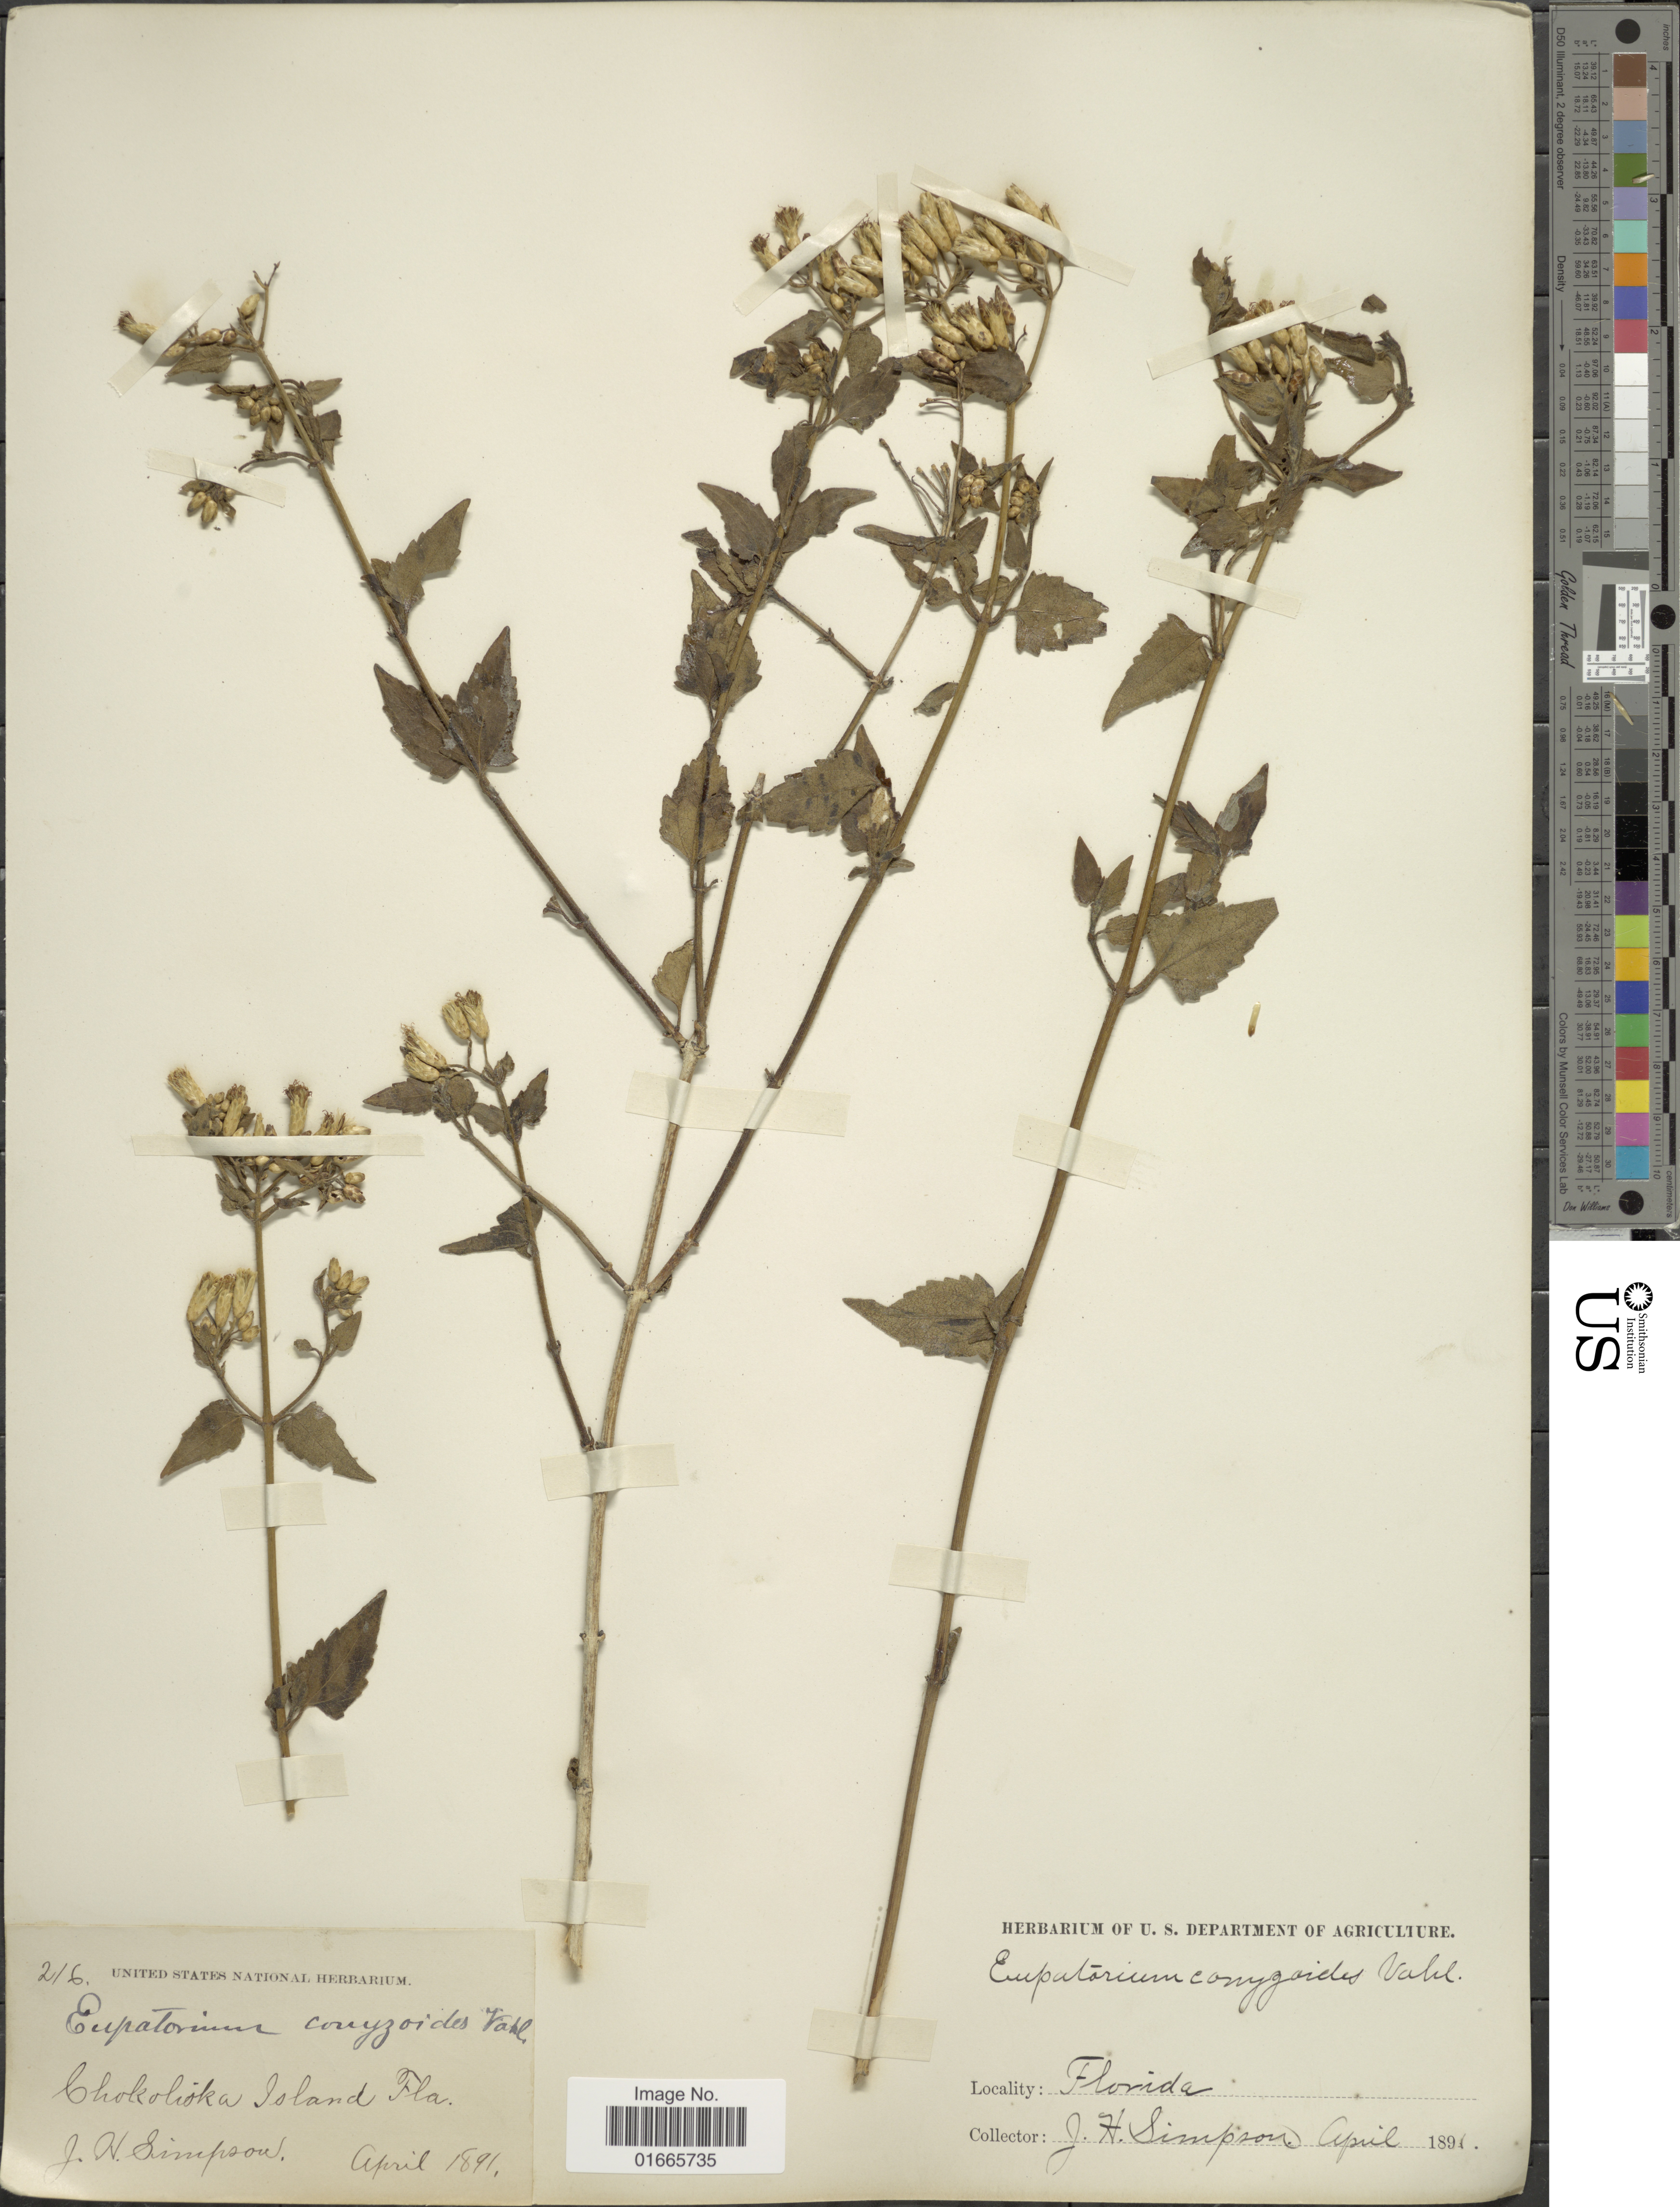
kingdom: Plantae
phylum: Tracheophyta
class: Magnoliopsida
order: Asterales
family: Asteraceae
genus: Chromolaena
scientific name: Chromolaena odorata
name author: (L.) R.M. King & H. Rob.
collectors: J. H. Simpson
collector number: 216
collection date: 1891-04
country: United States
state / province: Florida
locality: Chokolioka Island.